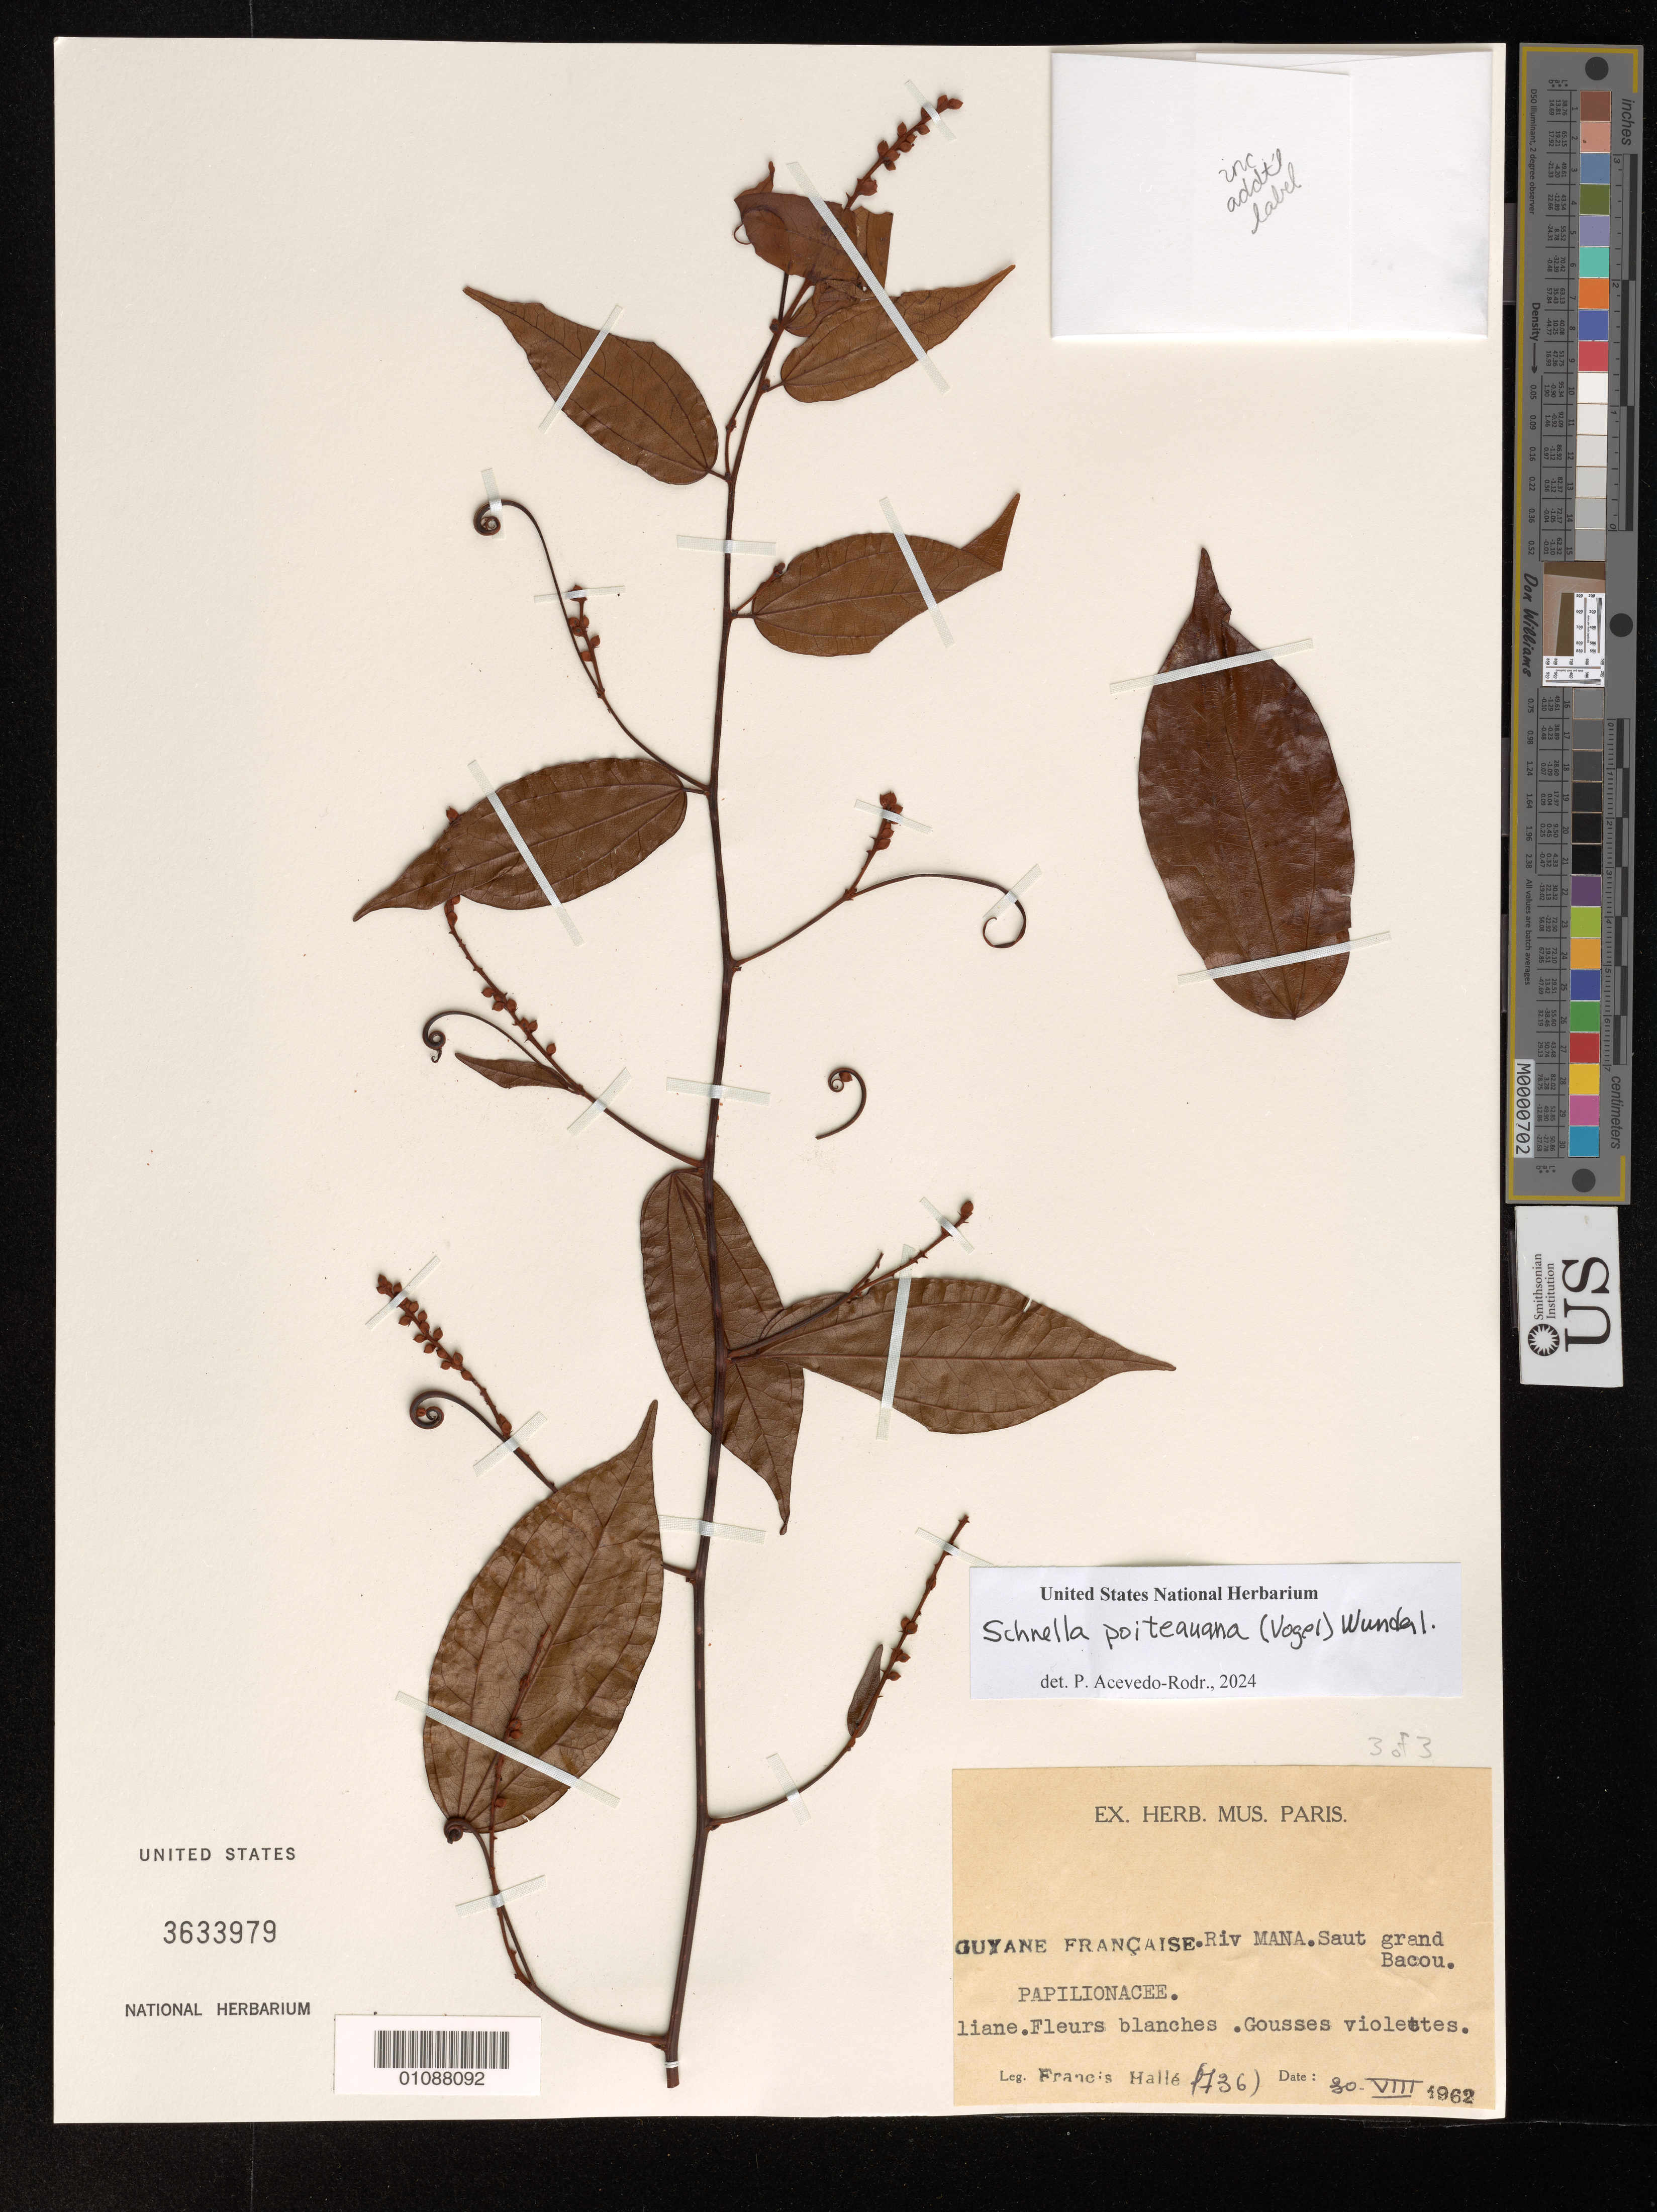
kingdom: Plantae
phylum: Tracheophyta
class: Magnoliopsida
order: Fabales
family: Fabaceae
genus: Schnella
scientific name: Schnella poiteauana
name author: (Vogel) Wunderlin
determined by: Acevedo-Rodriguez, P., (US), Smithsonian Institution - National Museum of Natural History (UNITED STATES)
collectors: F. Hallé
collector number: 736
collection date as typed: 30-Aug-62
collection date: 1962-08-30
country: French Guiana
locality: Rivière Mana, Saut gran Bacou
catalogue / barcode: US 3633977